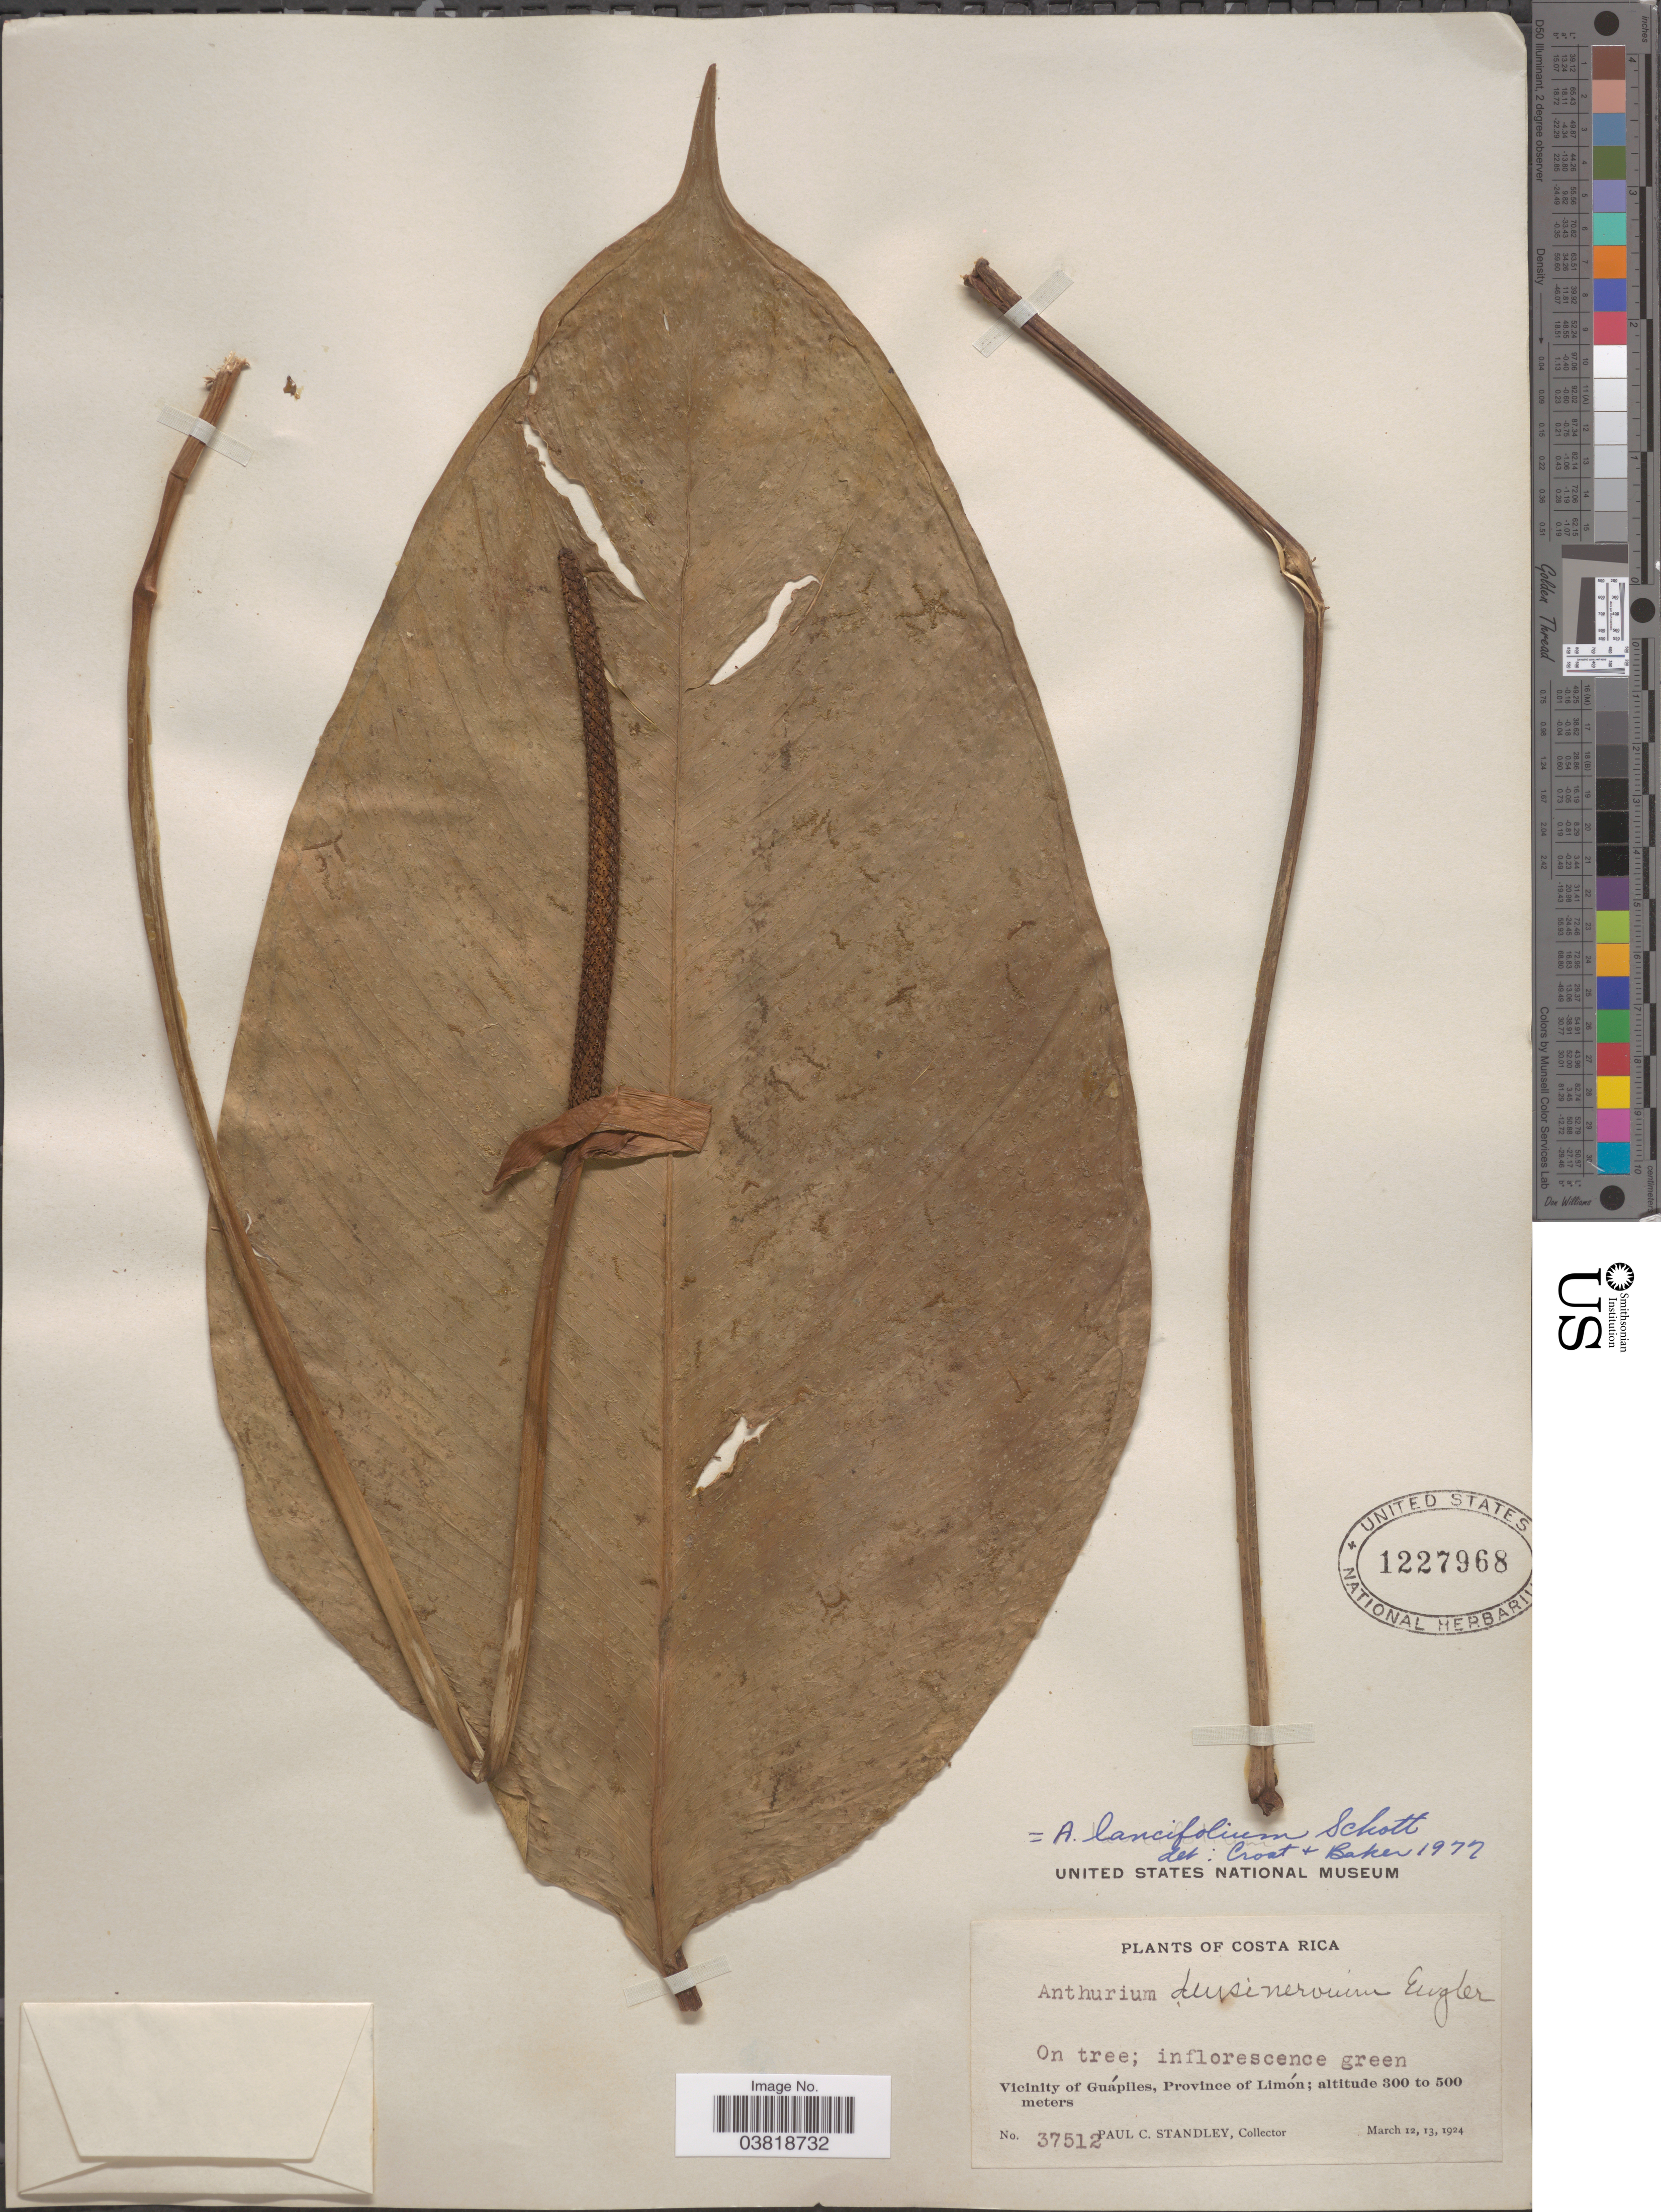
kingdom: Plantae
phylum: Tracheophyta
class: Liliopsida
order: Alismatales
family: Araceae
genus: Anthurium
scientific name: Anthurium lancifolium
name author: Schott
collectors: P. C. Standley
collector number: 37512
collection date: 1924-03-12/1924-03-13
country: Costa Rica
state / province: Limón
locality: Vicinity of Guápiles.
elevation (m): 300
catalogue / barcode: US 1227968